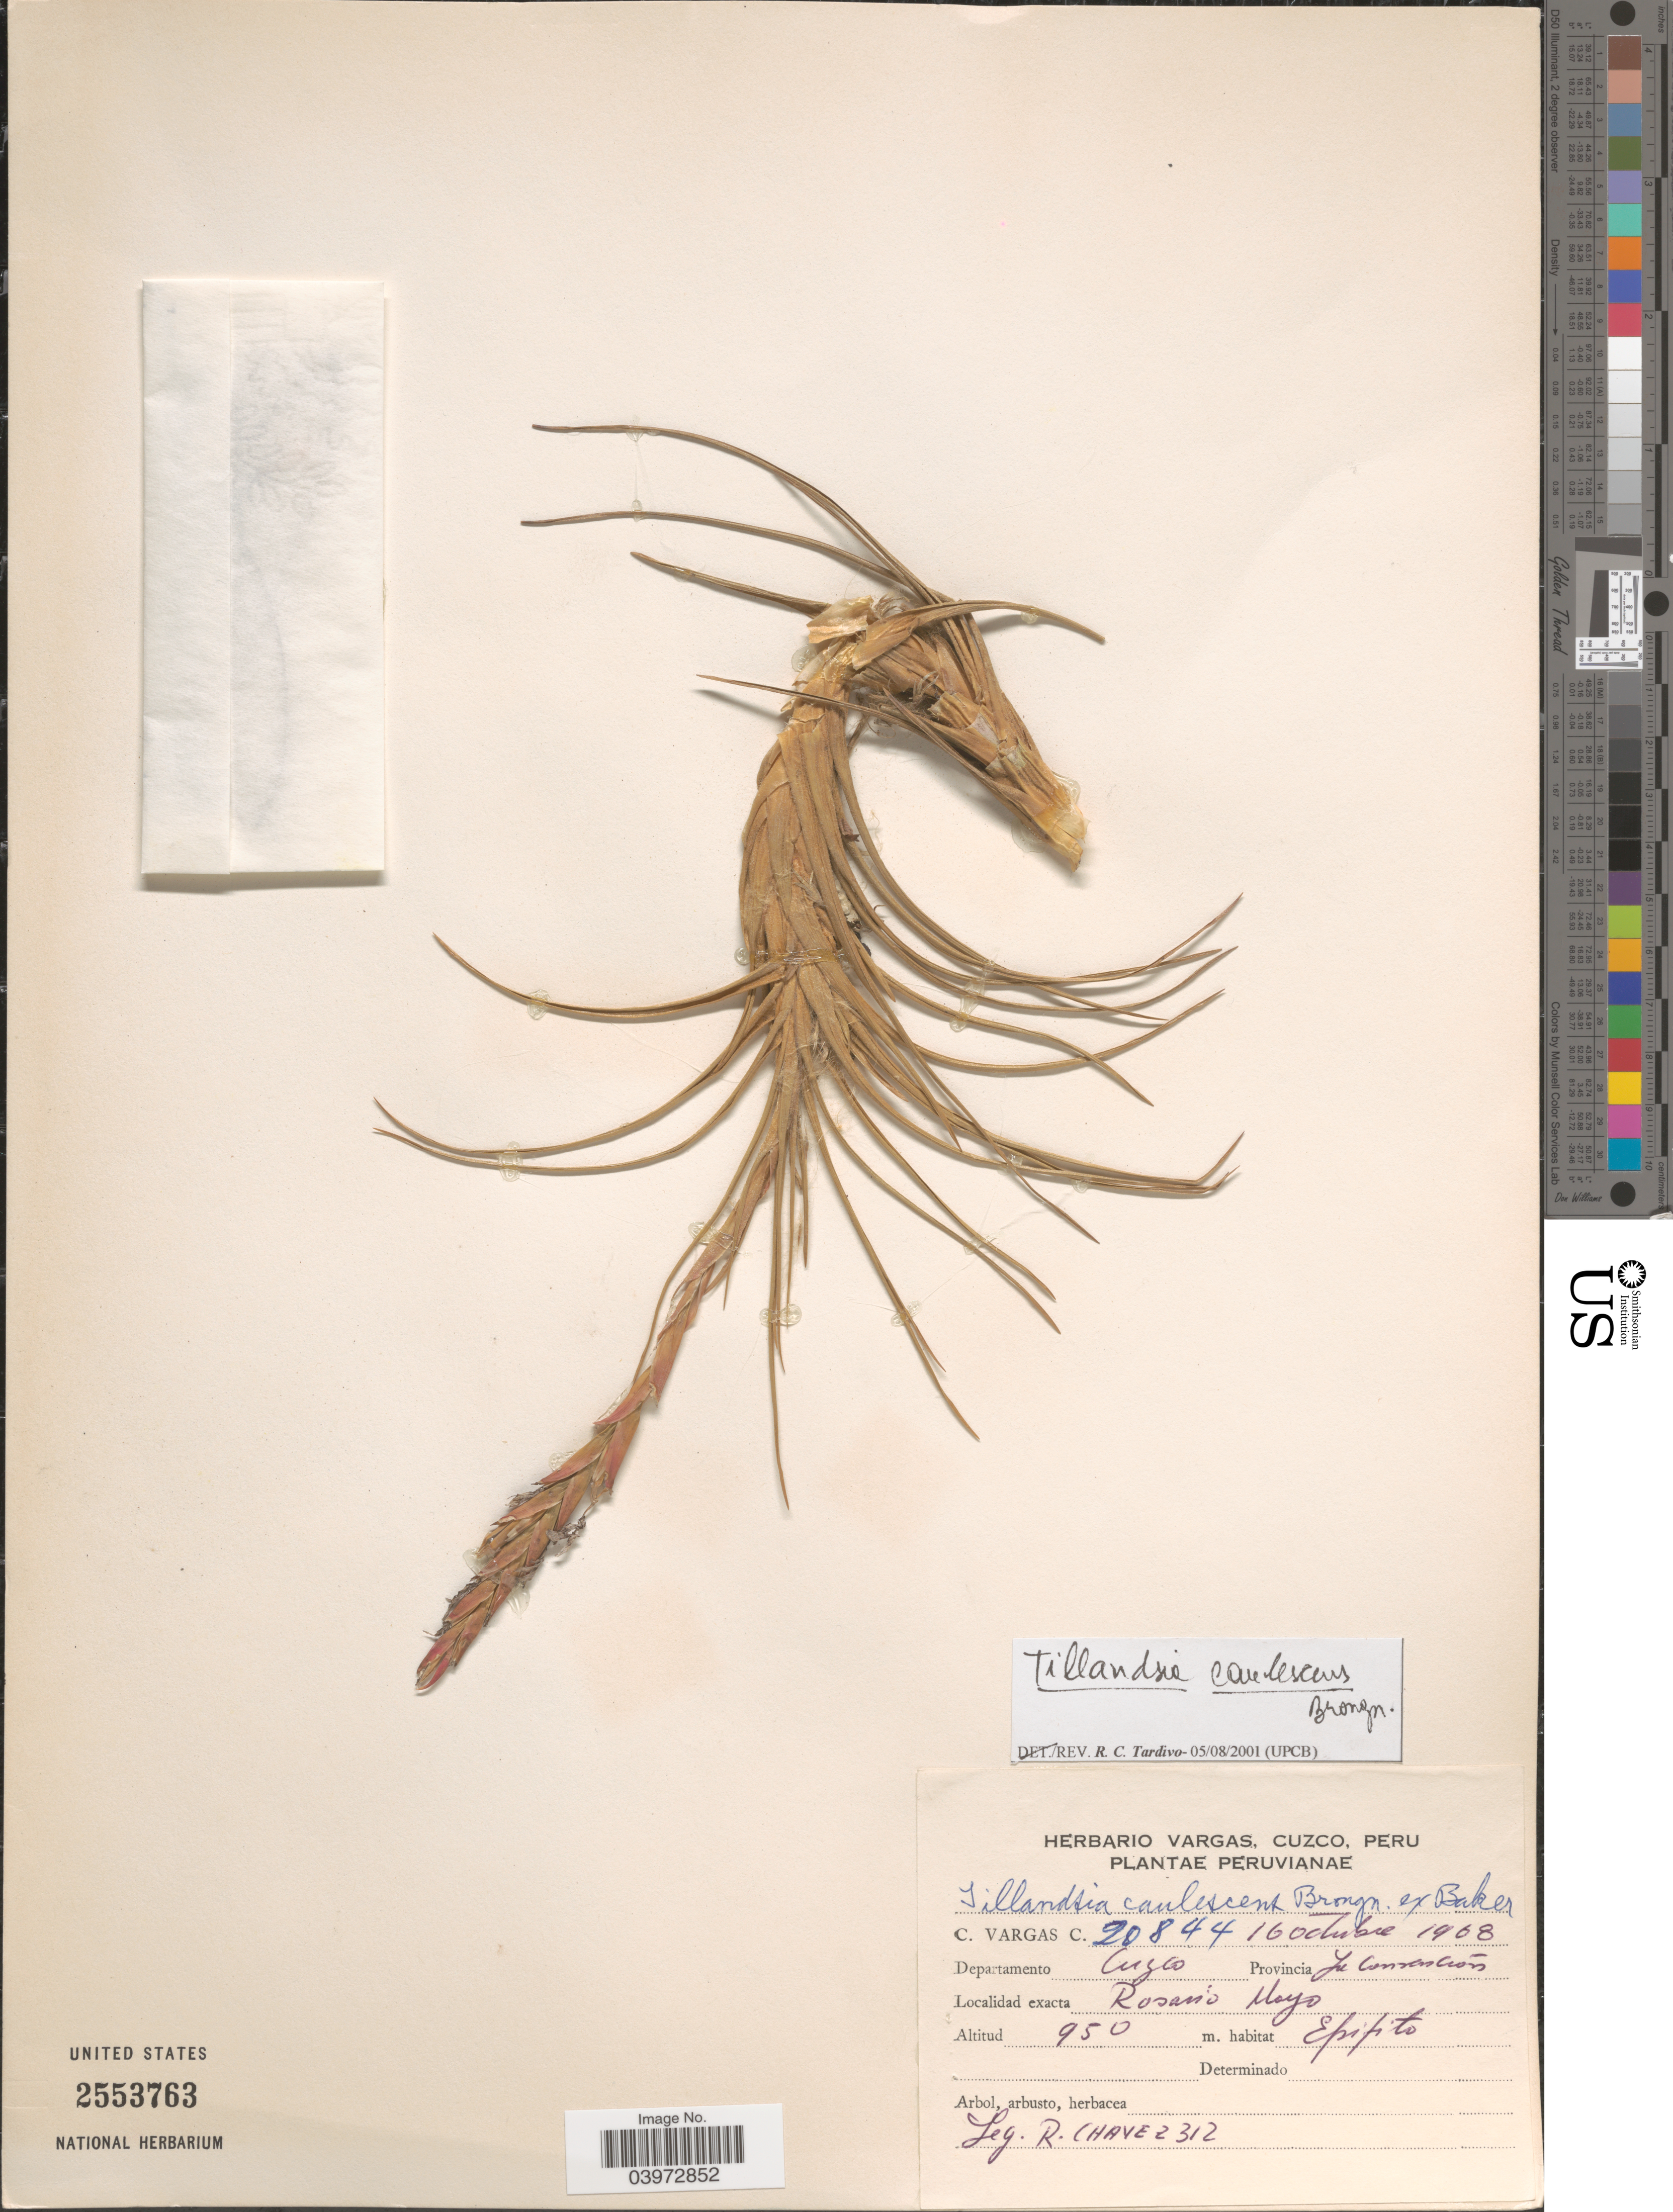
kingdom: Plantae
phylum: Tracheophyta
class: Liliopsida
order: Poales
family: Bromeliaceae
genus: Tillandsia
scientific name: Tillandsia caulescens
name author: Brongn. ex Baker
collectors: R. Chávez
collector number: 312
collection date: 1968-10-16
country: Peru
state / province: Cusco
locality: Departamento Cuzco. Provincia La Convencion. Rosario Mayo.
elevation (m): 950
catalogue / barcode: US 2553763